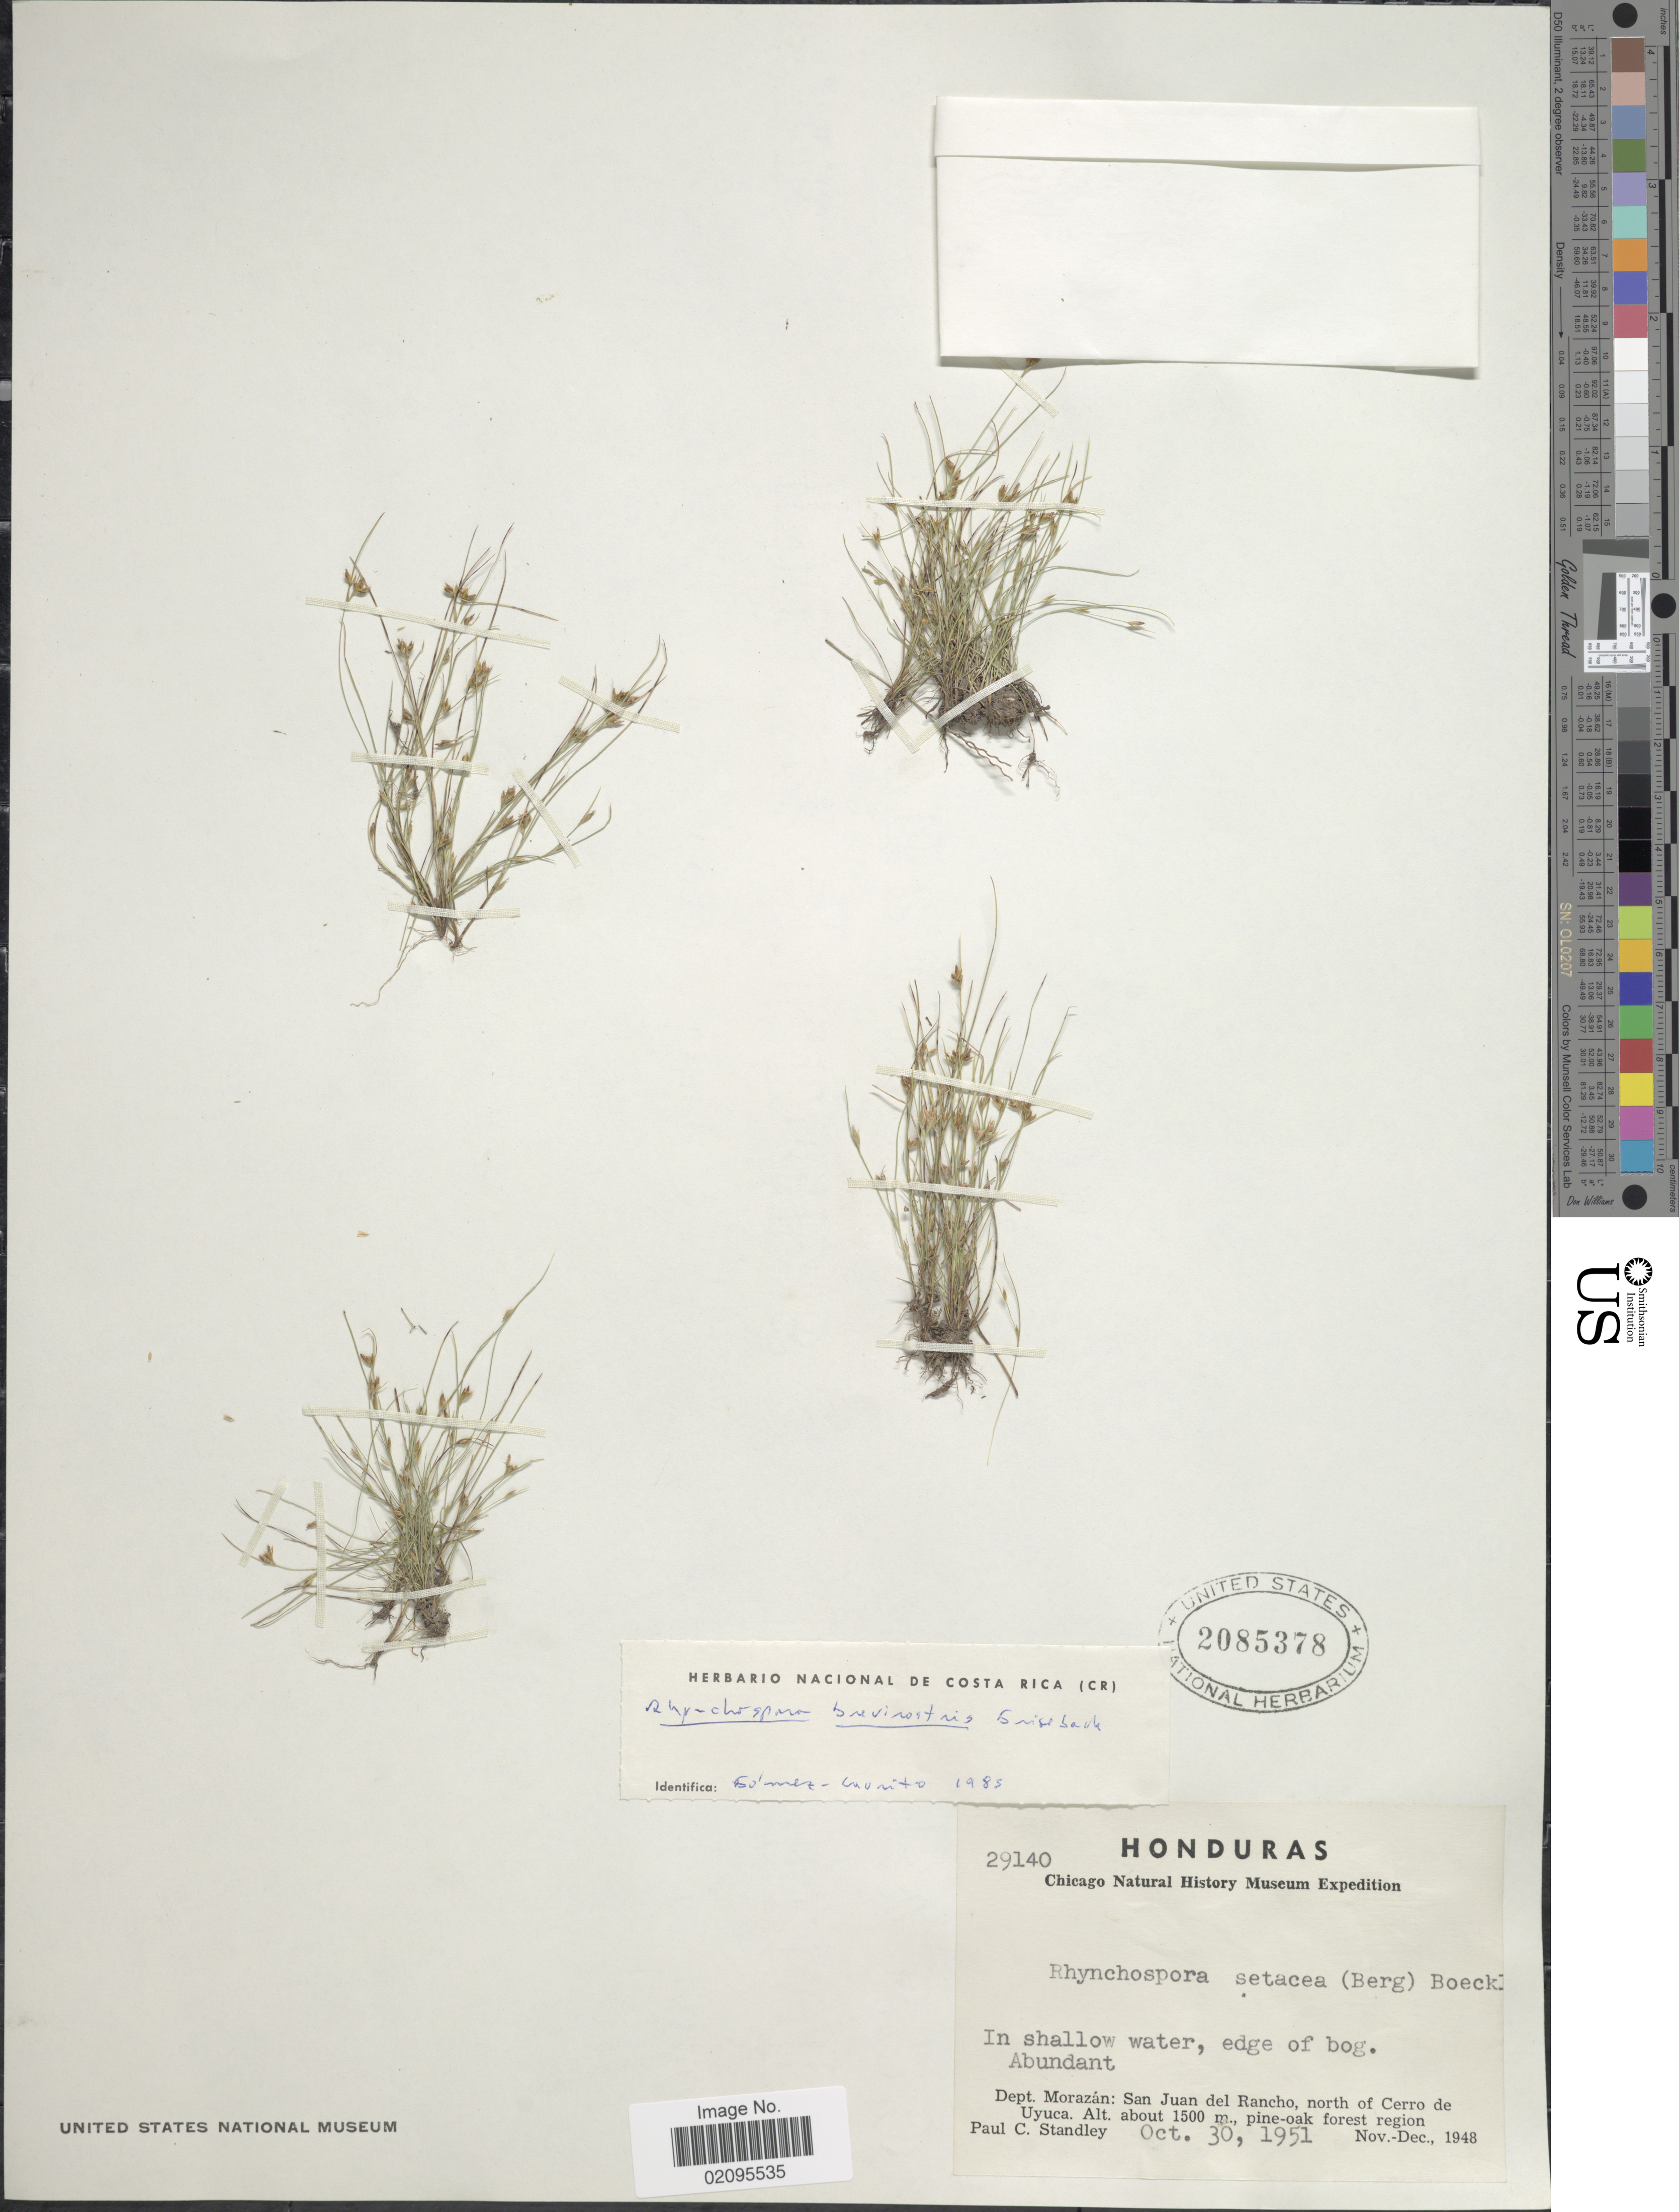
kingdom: Plantae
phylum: Tracheophyta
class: Liliopsida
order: Poales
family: Cyperaceae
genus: Rhynchospora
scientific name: Rhynchospora brevirostris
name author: Griseb.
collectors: P. C. Standley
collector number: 29140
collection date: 1951-10-30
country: Honduras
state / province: Fco. Morazán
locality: Dept. Morazan: San Juan del Rancho, north of Cerro de Oyuca, in shallow water, edge of bog.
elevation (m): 1500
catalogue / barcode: US 2085378